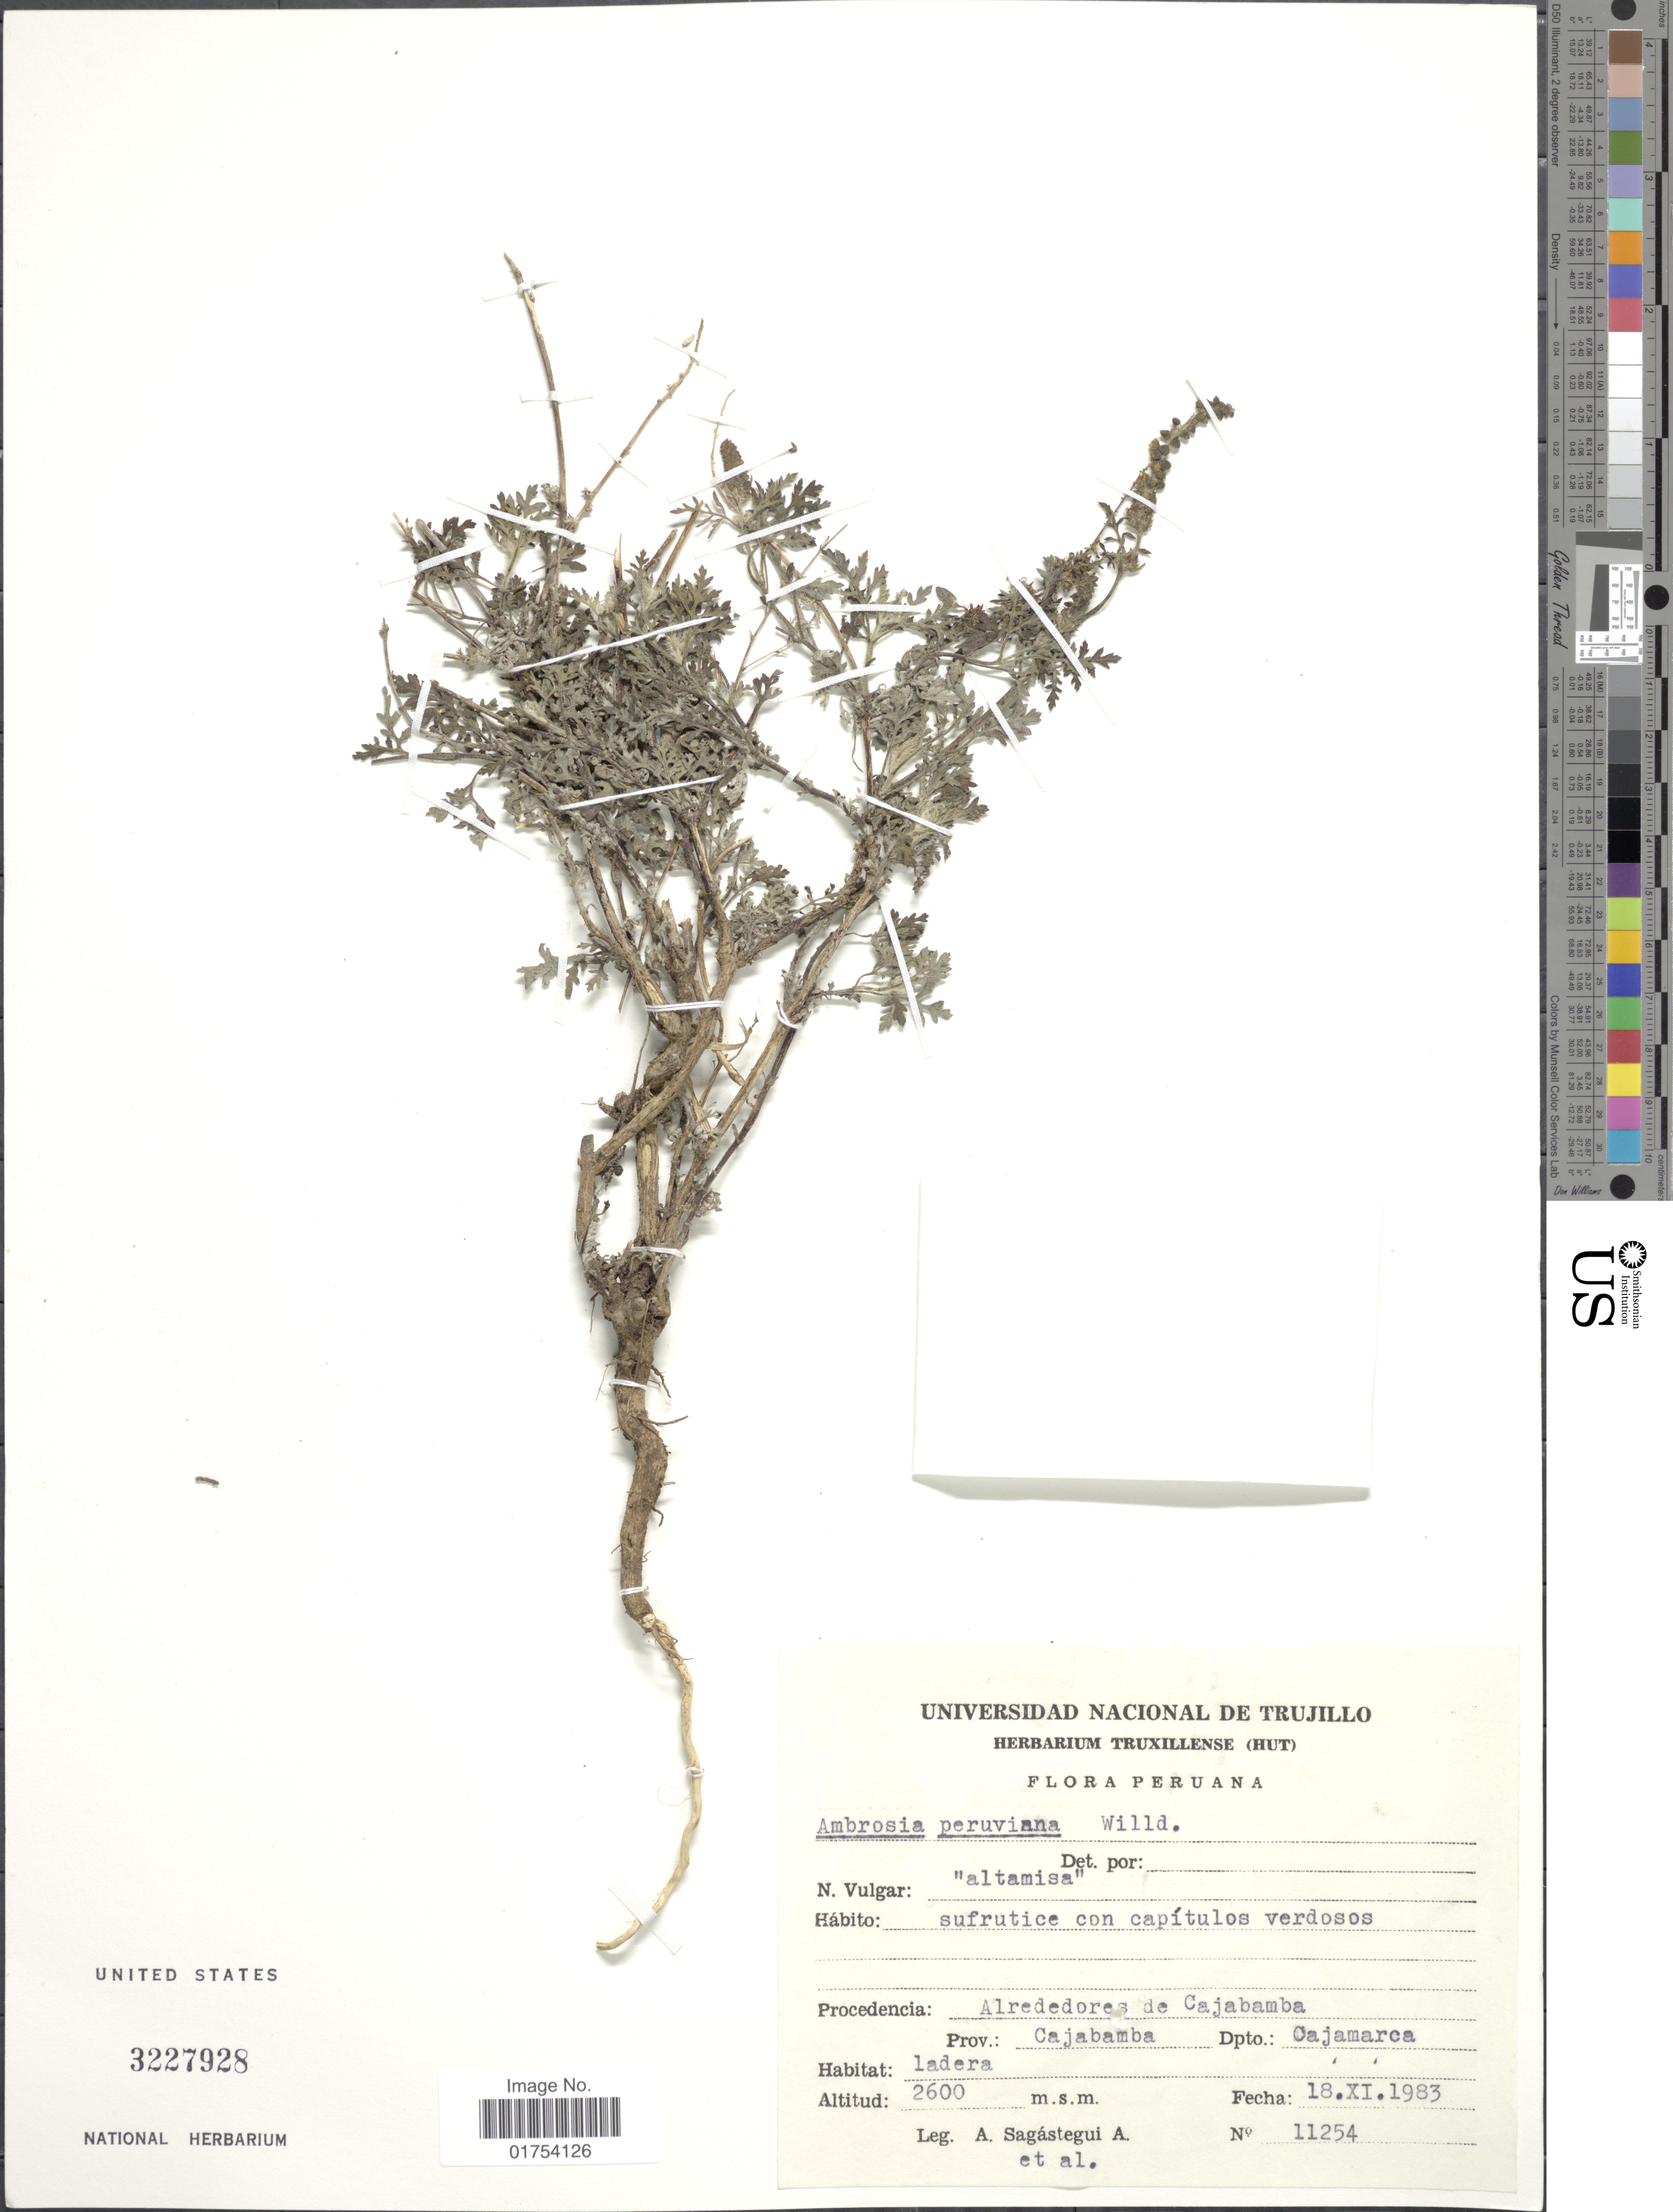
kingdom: Plantae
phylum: Tracheophyta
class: Magnoliopsida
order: Asterales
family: Asteraceae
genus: Ambrosia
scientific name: Ambrosia peruviana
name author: Willd.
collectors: A. Sagástegui A. & et al.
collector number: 11254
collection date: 1983-11-18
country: Peru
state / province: Cajamarca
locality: Procedencia: Alrededores de Cajabamba, Prov. Cajabamba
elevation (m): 2600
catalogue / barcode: US 3227928